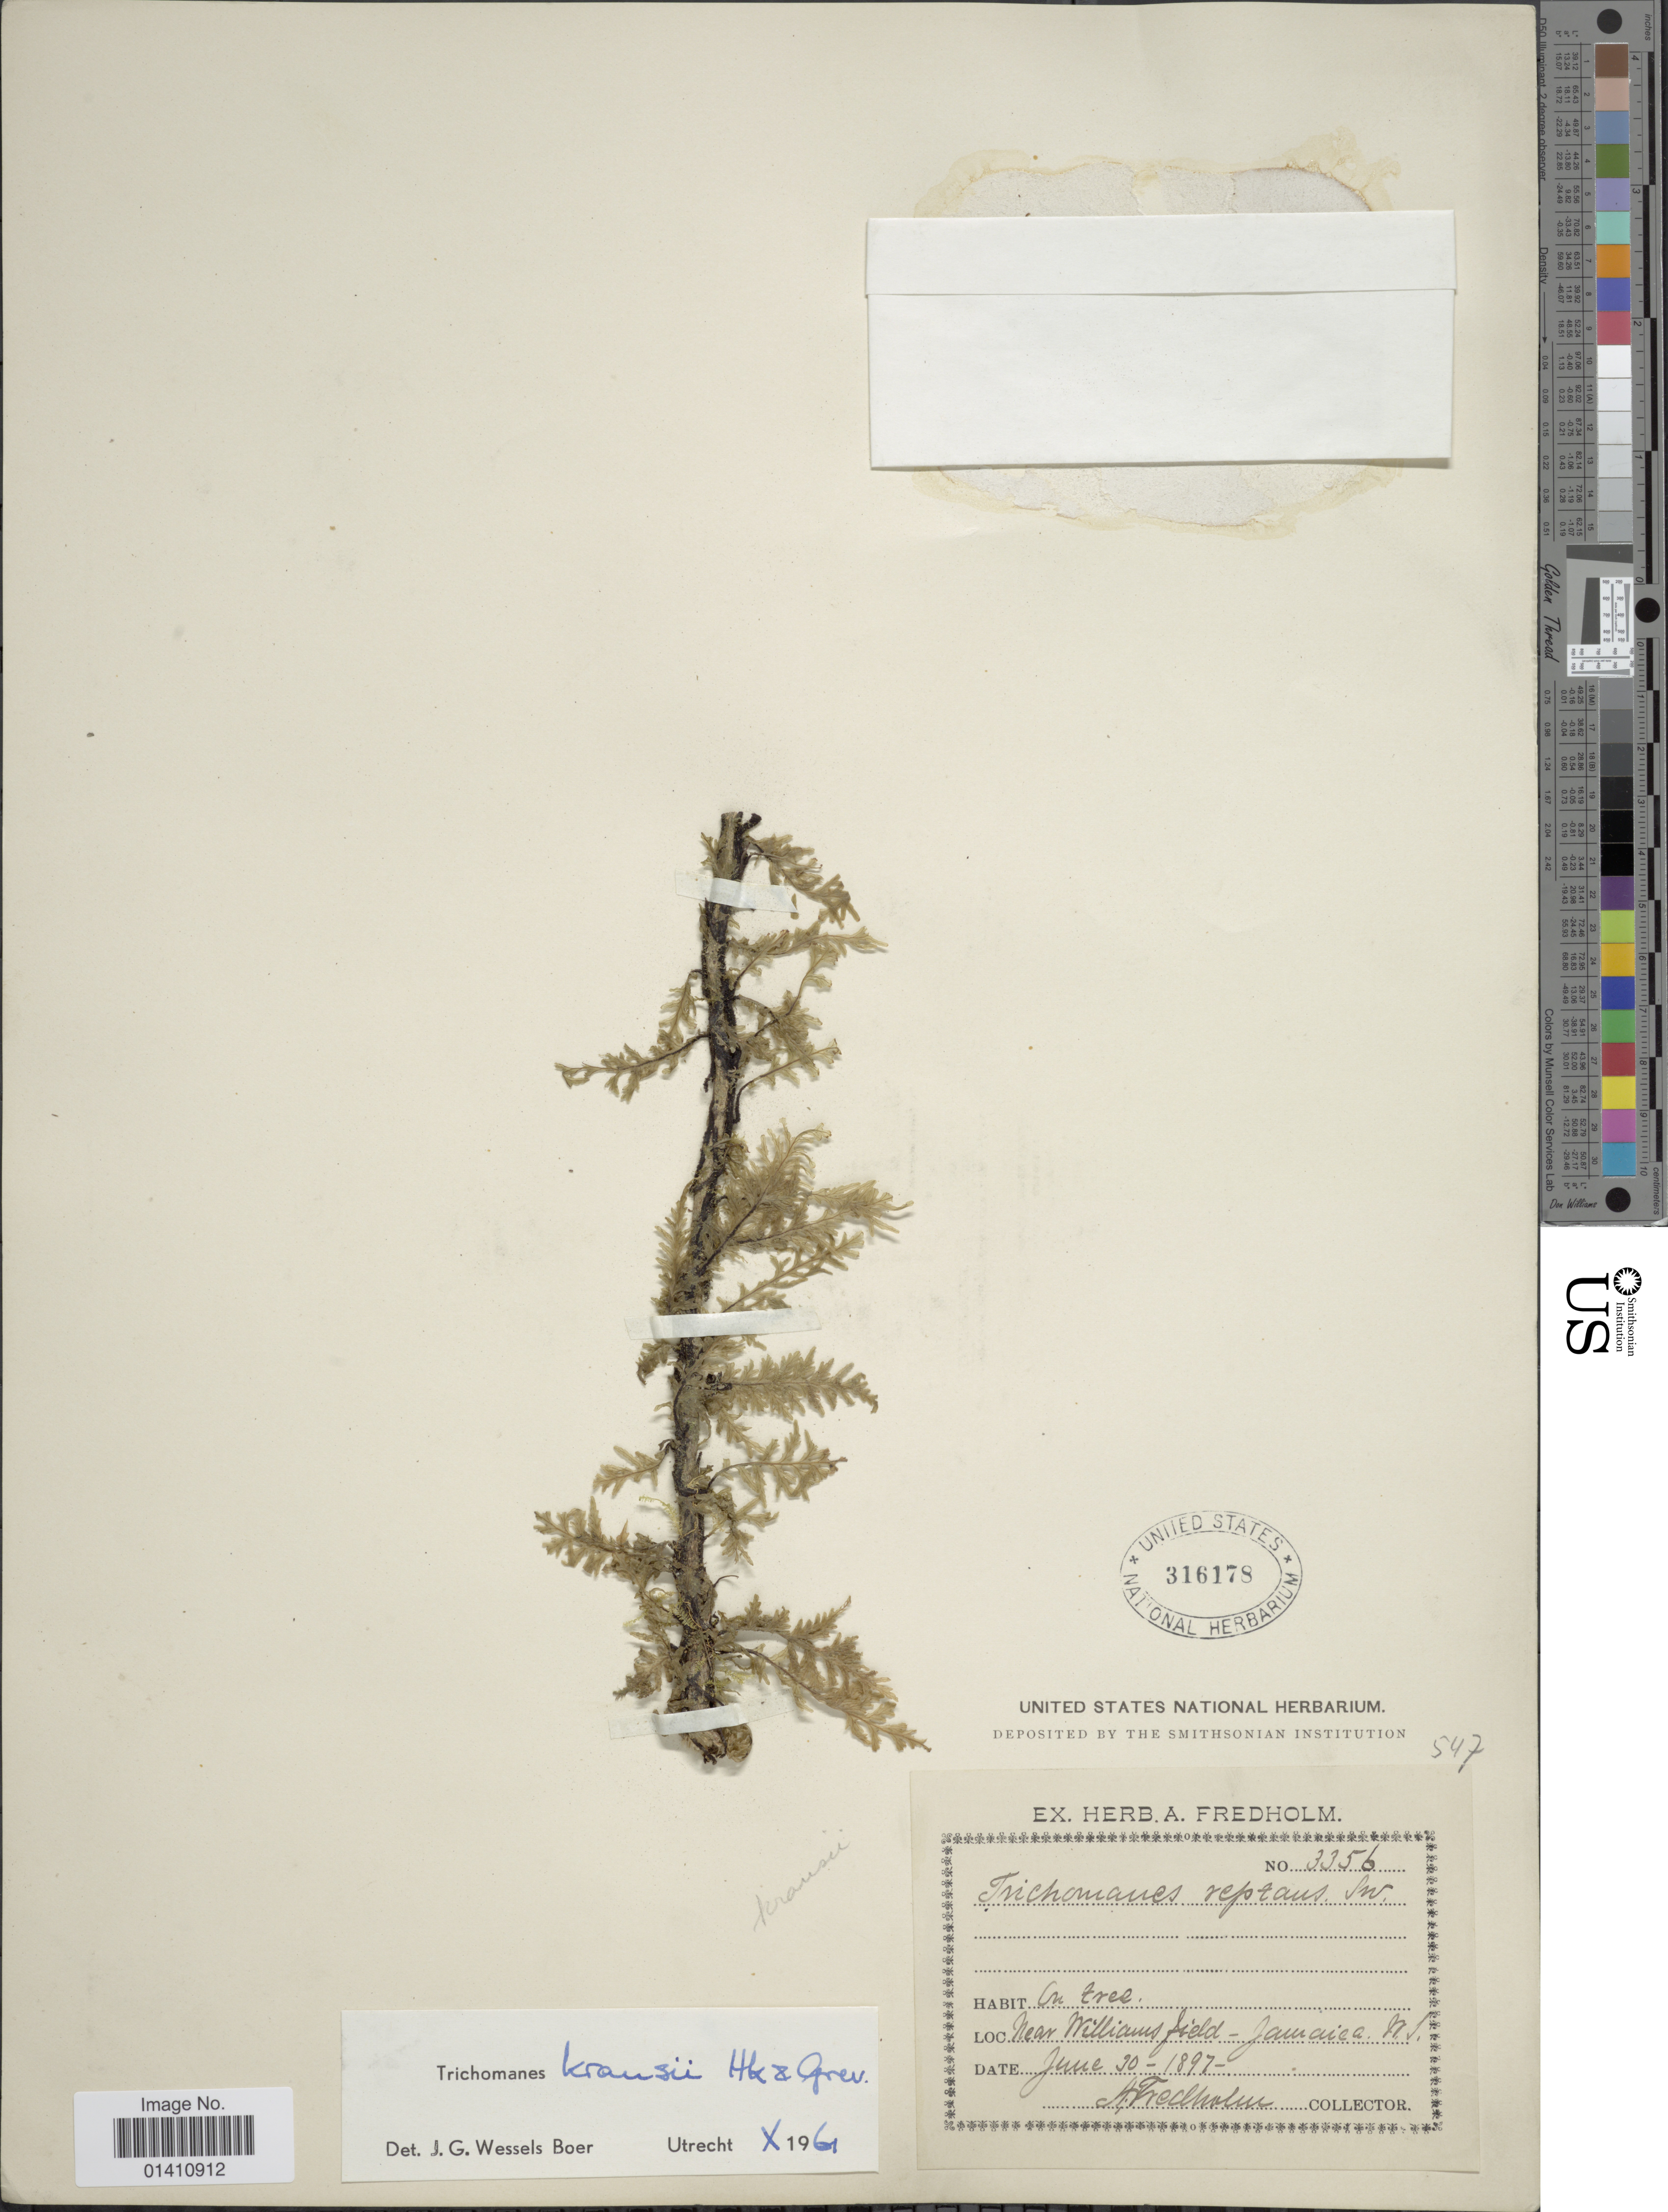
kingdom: Plantae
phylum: Tracheophyta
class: Polypodiopsida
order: Hymenophyllales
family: Hymenophyllaceae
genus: Didymoglossum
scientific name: Didymoglossum kraussii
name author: (Hook. & Grev.) C. Presl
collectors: A. Fredholm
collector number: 3356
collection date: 1897-06-30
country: Jamaica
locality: Near Williamsfield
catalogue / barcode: US 316178